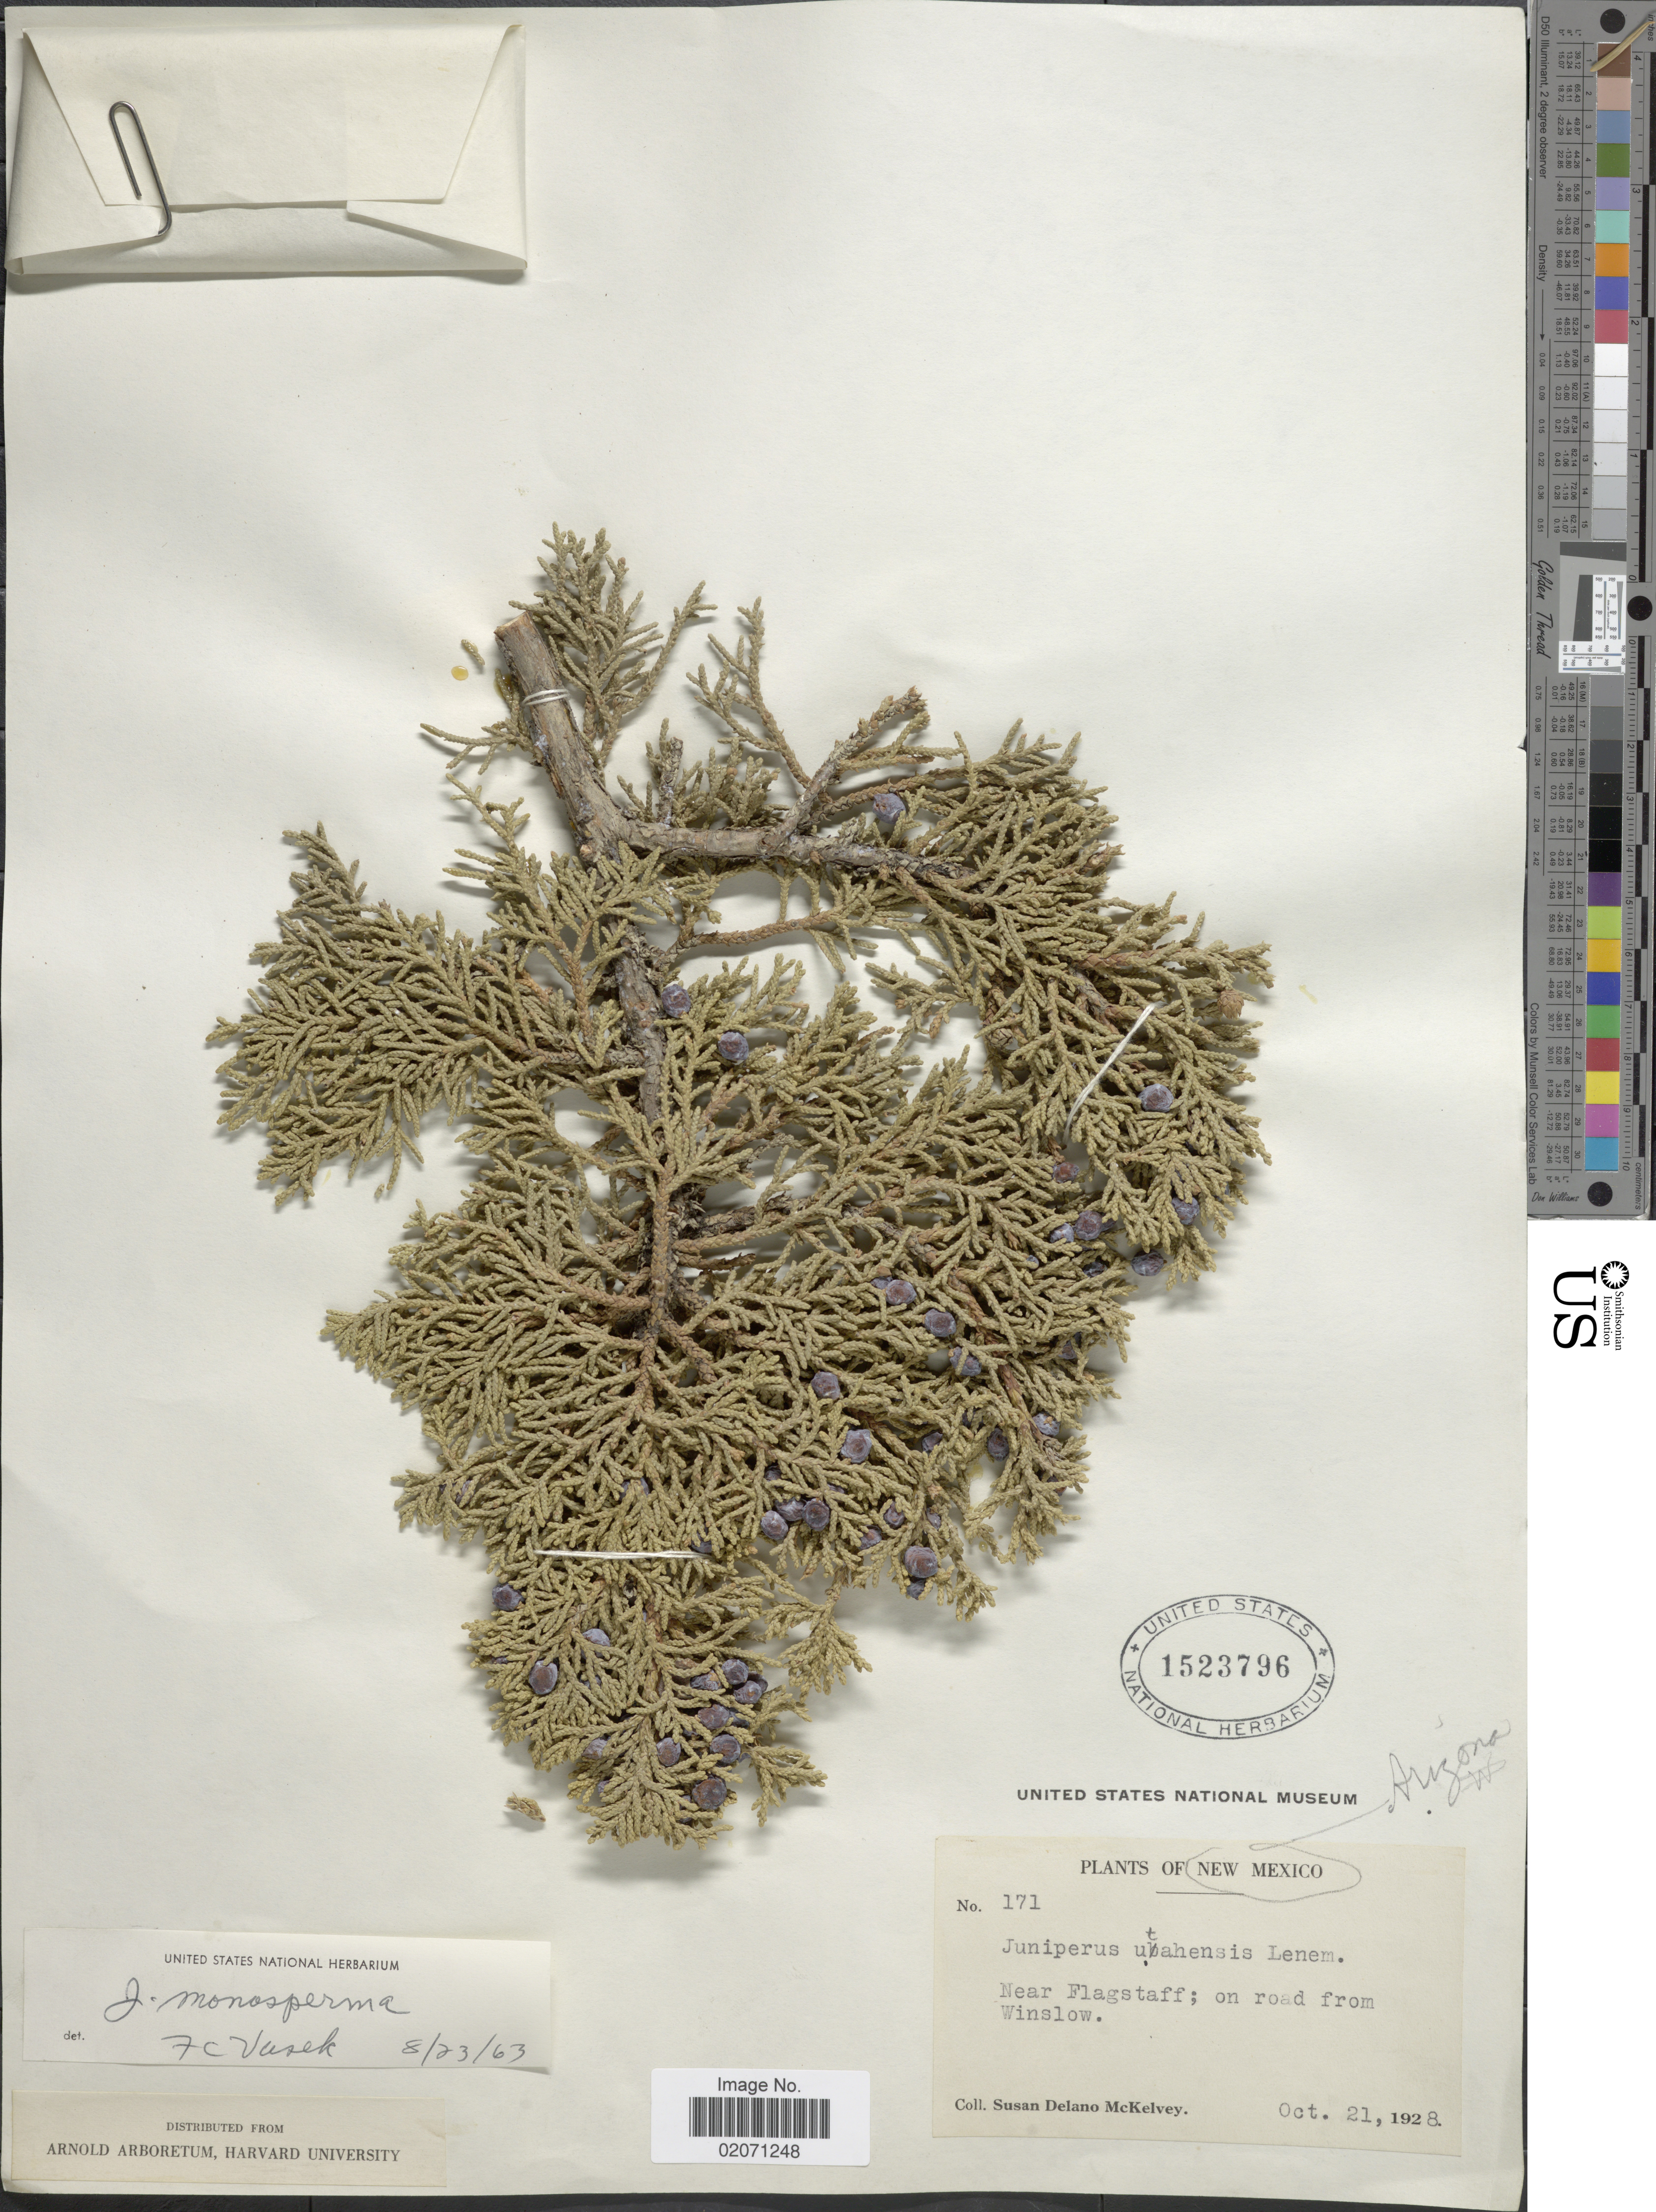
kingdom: Plantae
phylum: Tracheophyta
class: Pinopsida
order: Pinales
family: Cupressaceae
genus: Juniperus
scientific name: Juniperus monosperma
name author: (Engelm.) Sarg.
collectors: S. A. McKelvey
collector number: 171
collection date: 1928-10-21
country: United States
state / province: Arizona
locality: Near Flagstaff; on road from Winslow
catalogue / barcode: US 1523796